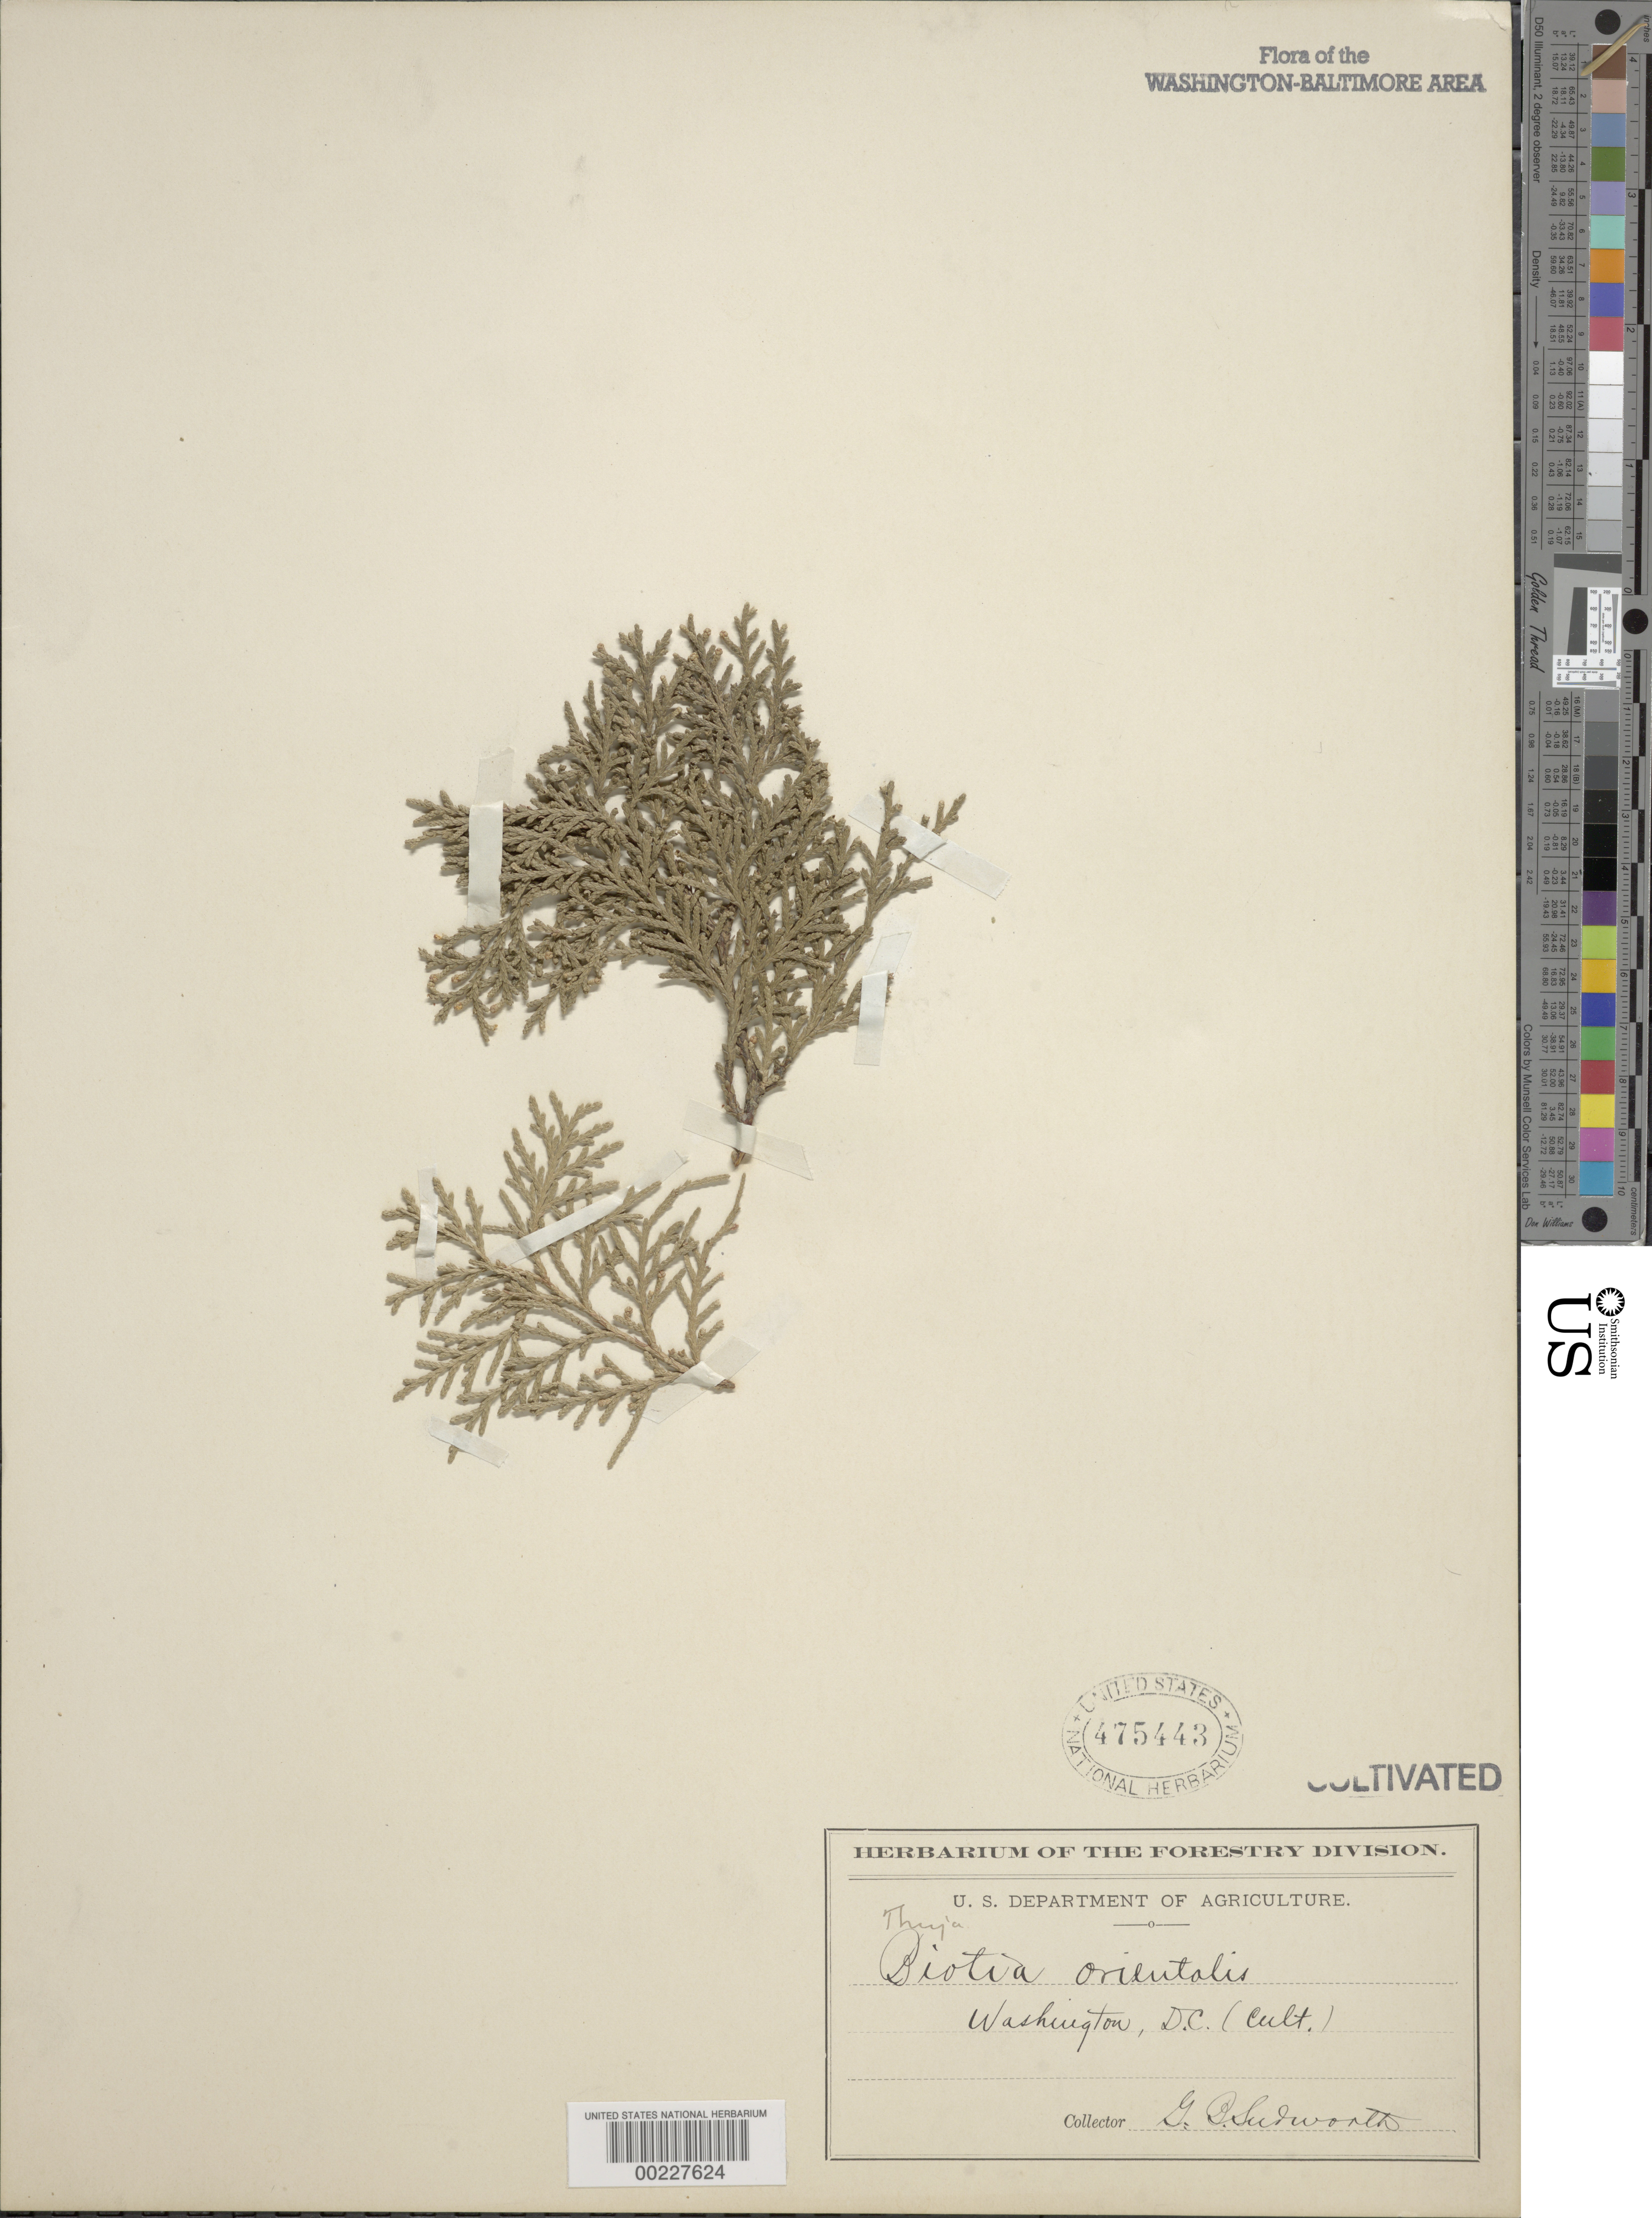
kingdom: Plantae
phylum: Tracheophyta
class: Pinopsida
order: Pinales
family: Cupressaceae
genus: Thuja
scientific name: Thuja orientalis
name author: L.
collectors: G. B. Sudworth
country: United States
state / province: District of Columbia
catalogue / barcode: US 475443